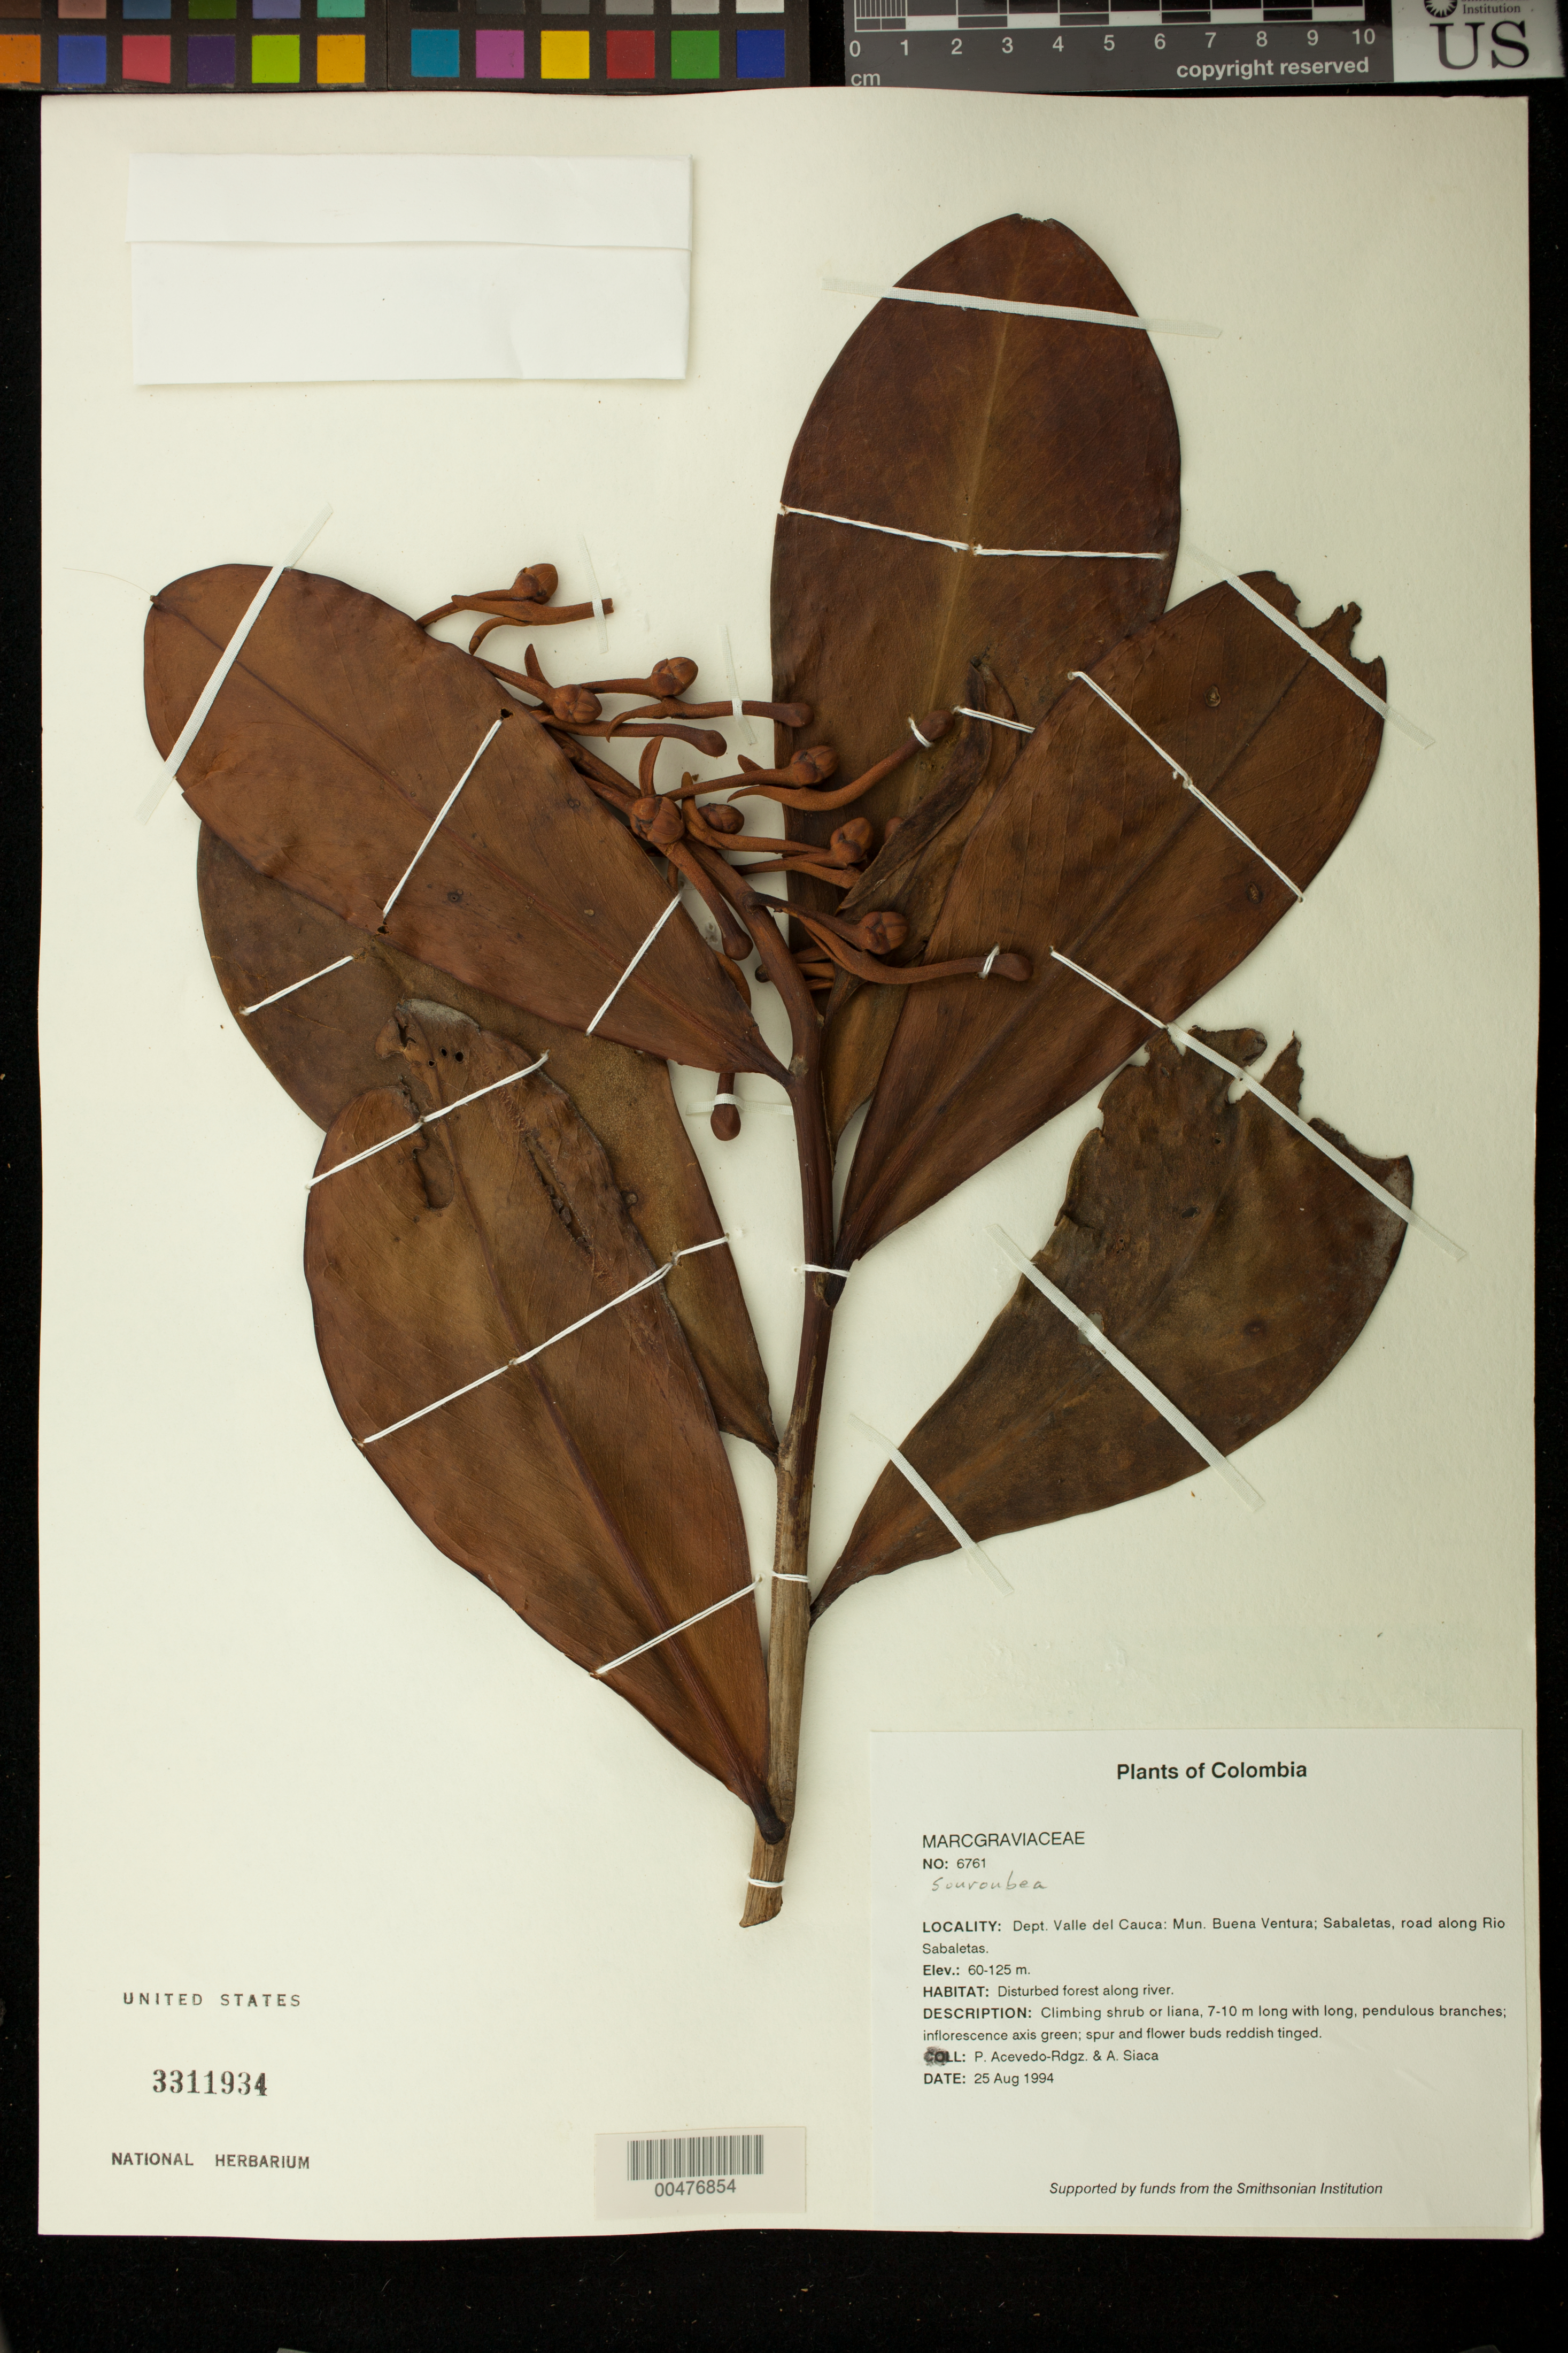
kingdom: Plantae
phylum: Tracheophyta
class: Magnoliopsida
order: Ericales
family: Marcgraviaceae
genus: Souroubea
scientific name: Souroubea bicolor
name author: (Benth.) de Roon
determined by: Strong, M. T., (US), Smithsonian Institution - National Museum of Natural History (UNITED STATES)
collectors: P. Acevedo-Rodr. & A. Siaca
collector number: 6761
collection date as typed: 25 Aug 1994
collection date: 1994-08-25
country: Colombia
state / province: Valle del Cauca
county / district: Buena Ventura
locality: Depart. Valle del Cauca; Mun. Buena Ventura; Sabaletas. Road along Río Sabaletas.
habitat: Disturbed forest along river.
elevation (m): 60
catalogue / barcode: US 3311934